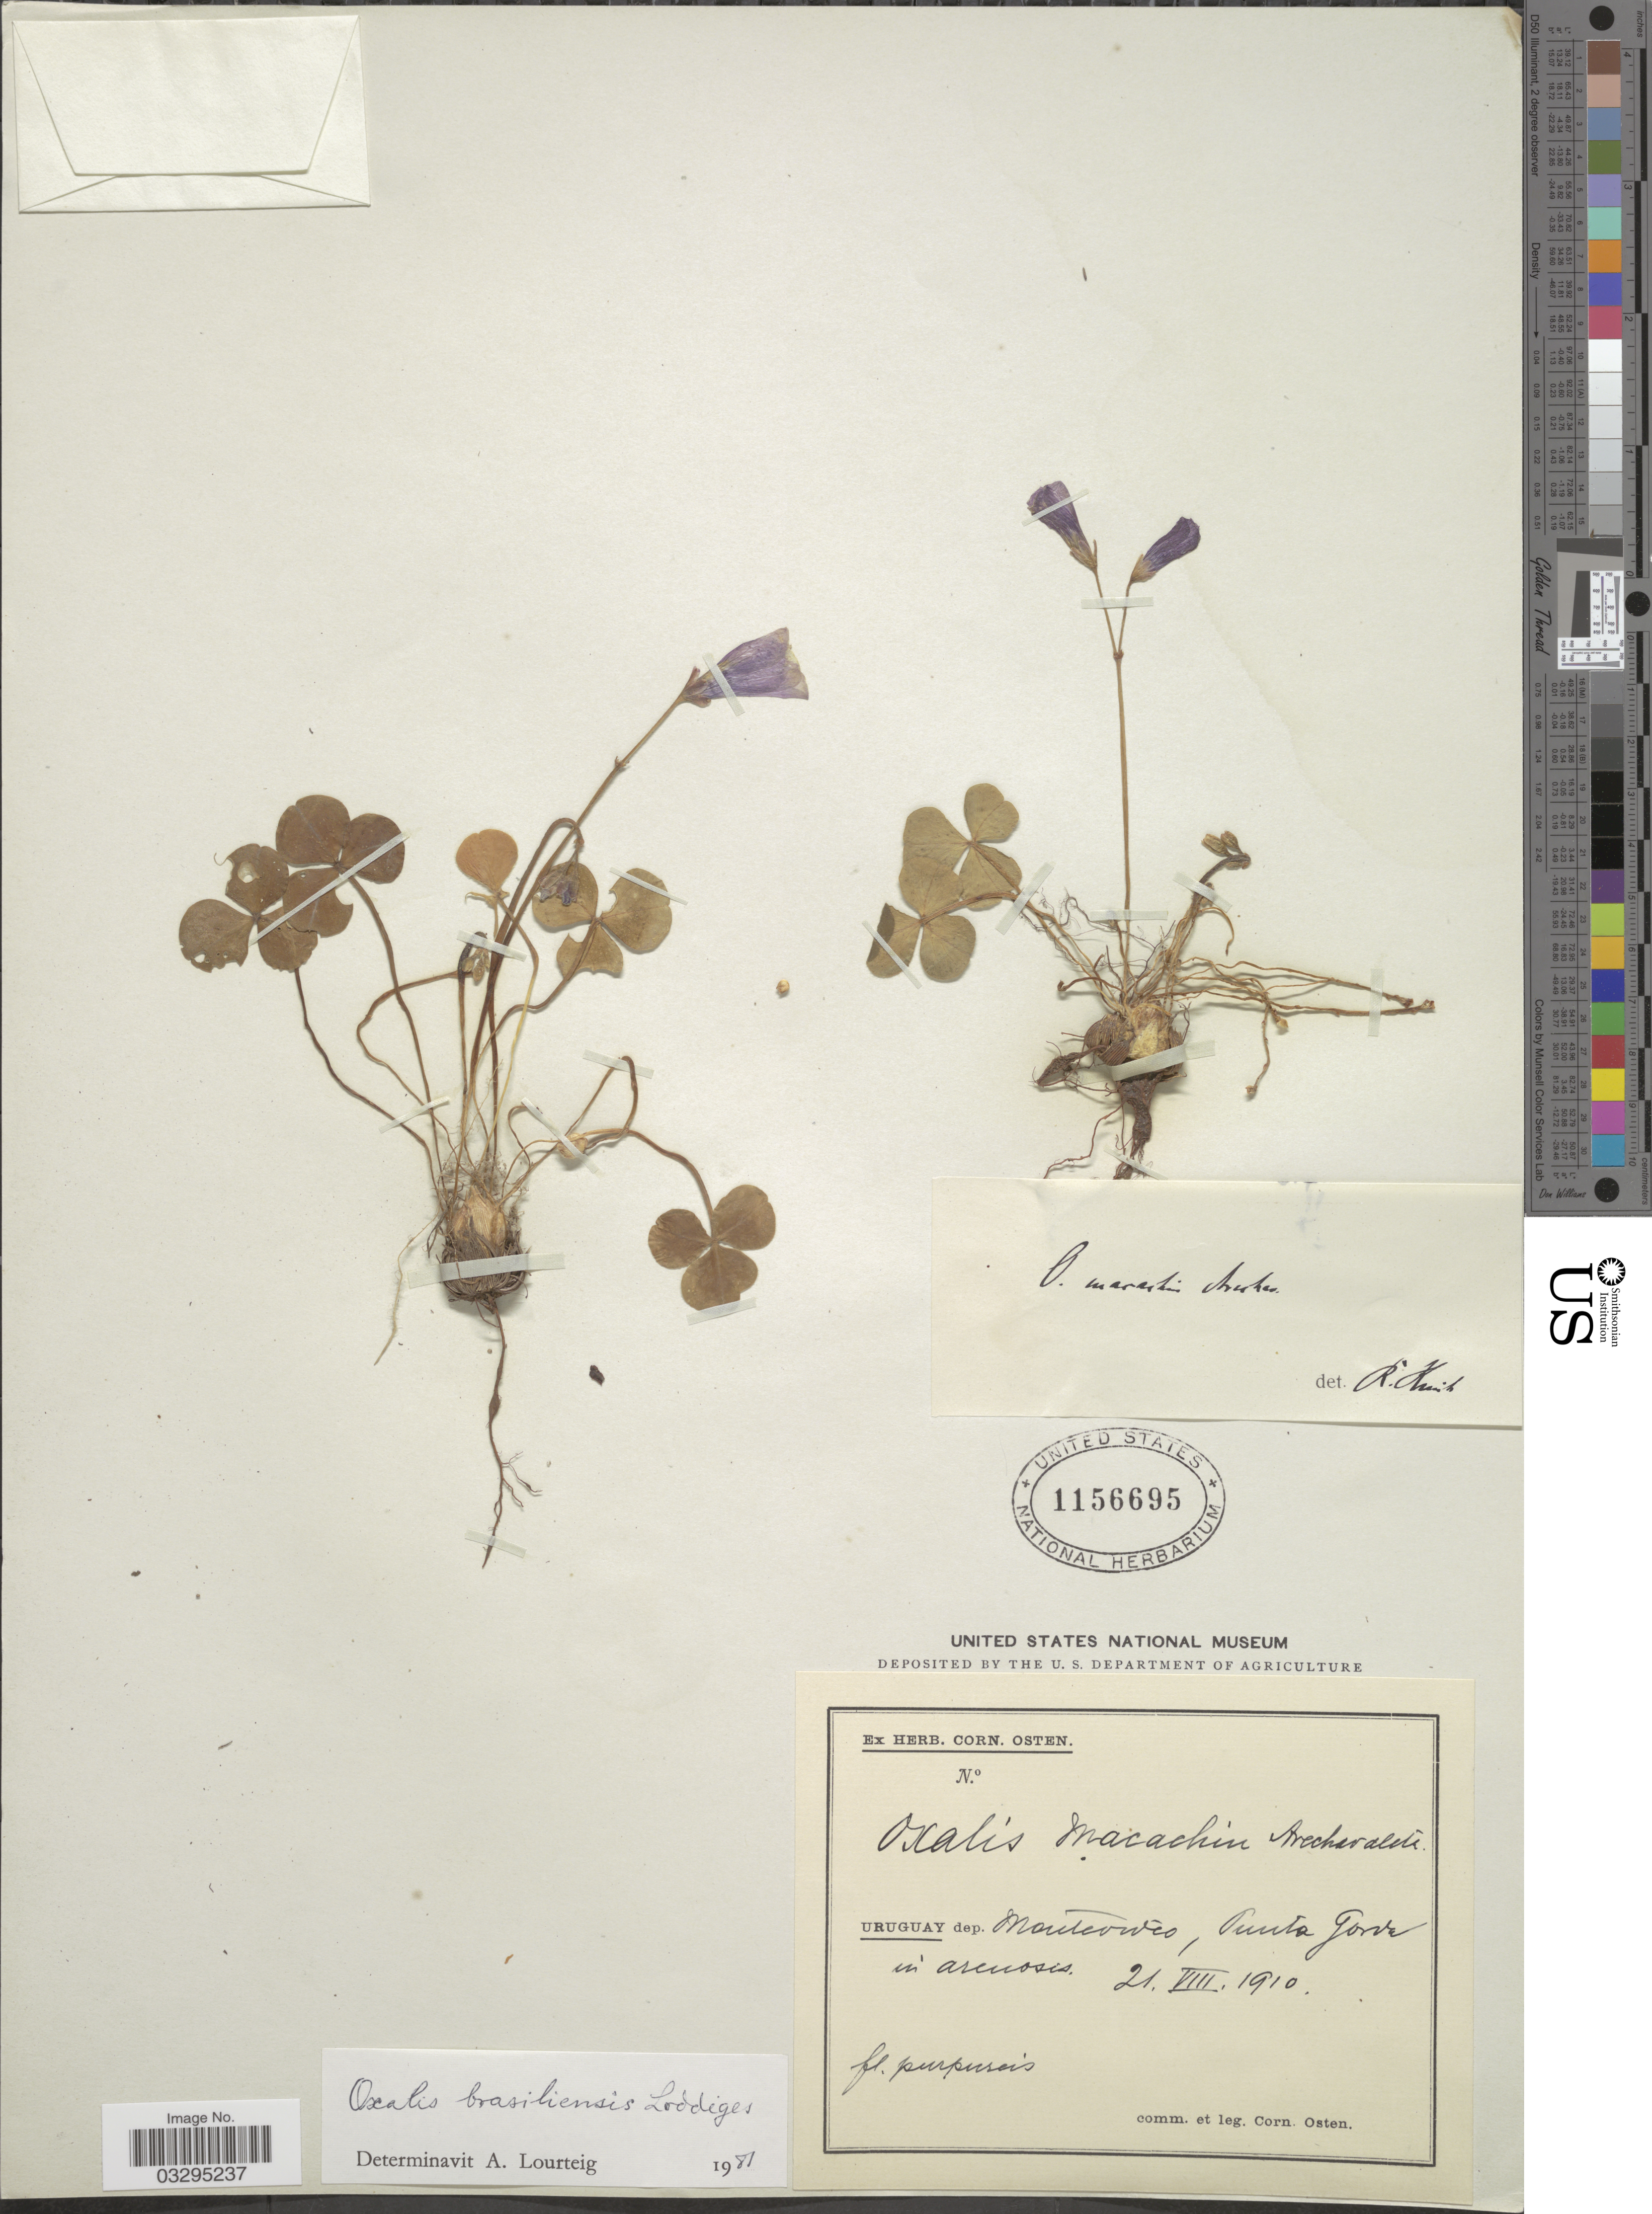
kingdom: Plantae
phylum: Tracheophyta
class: Magnoliopsida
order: Oxalidales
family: Oxalidaceae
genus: Oxalis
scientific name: Oxalis brasiliensis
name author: G. Lodd.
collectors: C. Osten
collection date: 1910-08-21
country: Uruguay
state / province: Montevideo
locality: Dep. Montevideo, Punta Gorda in arenosis.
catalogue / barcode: US 1156695